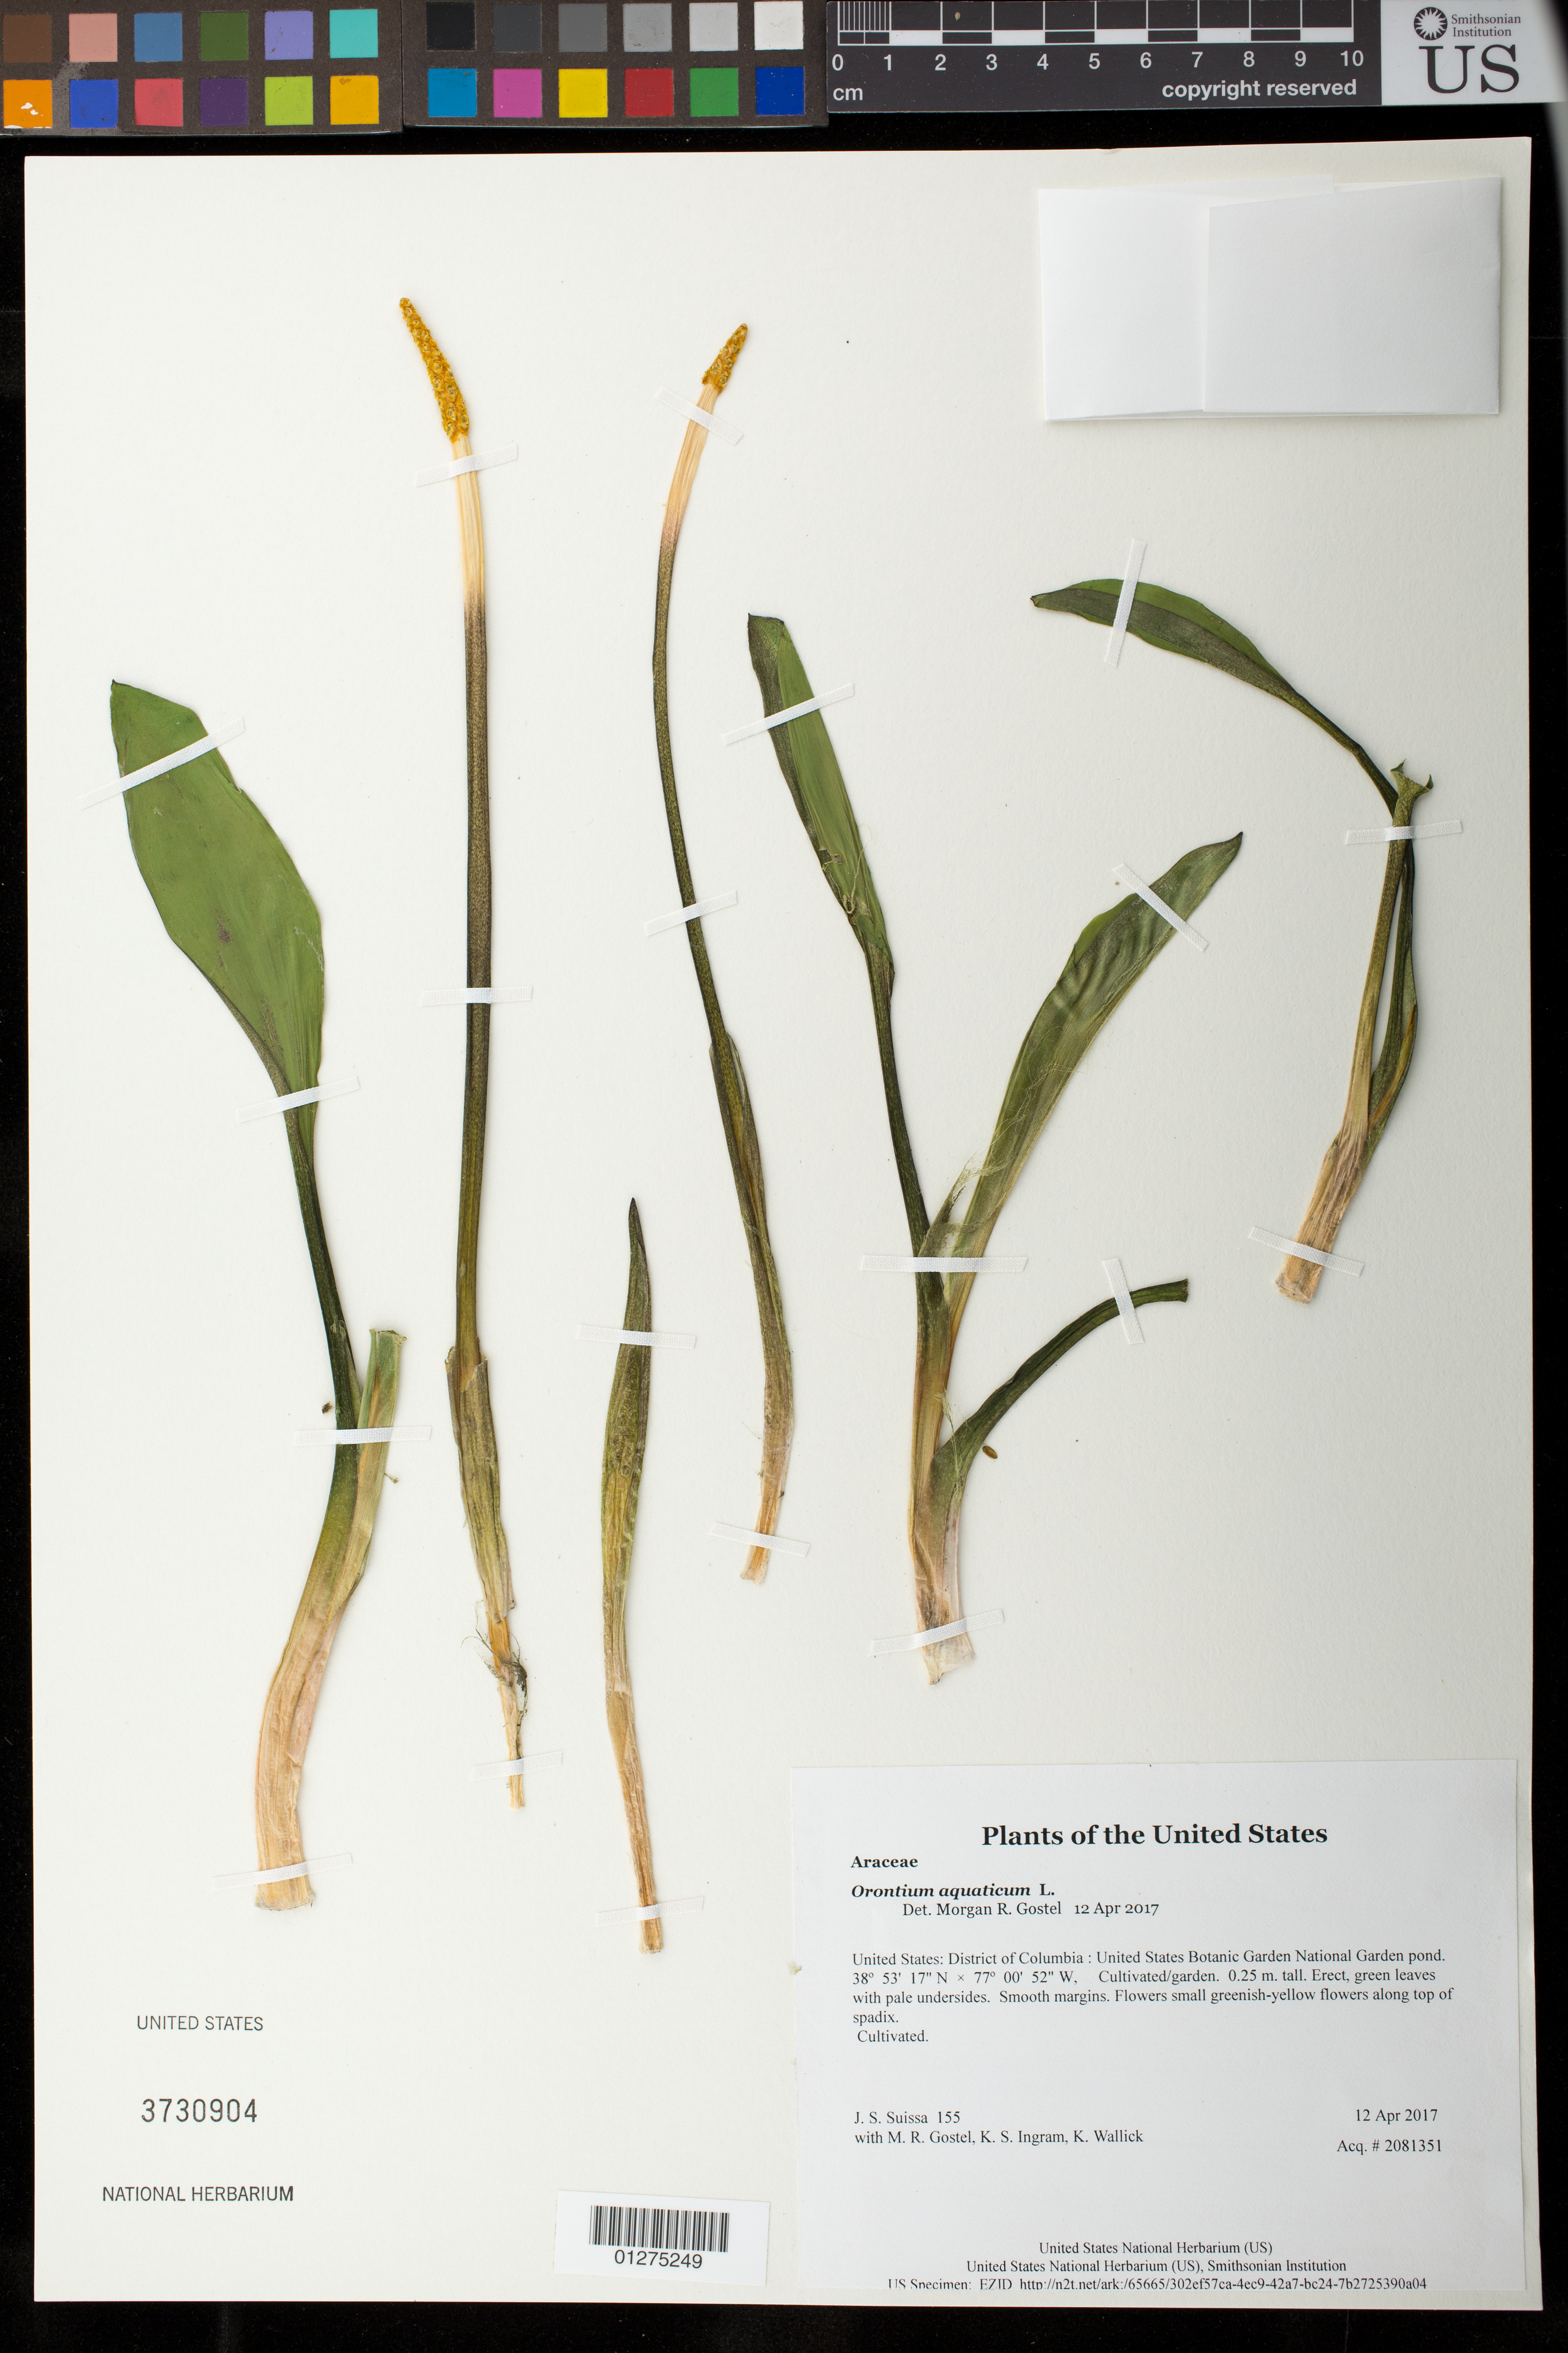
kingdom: Plantae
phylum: Tracheophyta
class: Liliopsida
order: Alismatales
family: Araceae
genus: Orontium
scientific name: Orontium aquaticum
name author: L.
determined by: Gostel, M. R.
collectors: J. S. Suissa, M. R. Gostel, K. S. Ingram & K. Wallick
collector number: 155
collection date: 2017-04-12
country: United States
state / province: District of Columbia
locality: United States Botanic Garden National Garden pond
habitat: Cultivated/garden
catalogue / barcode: US 3730904